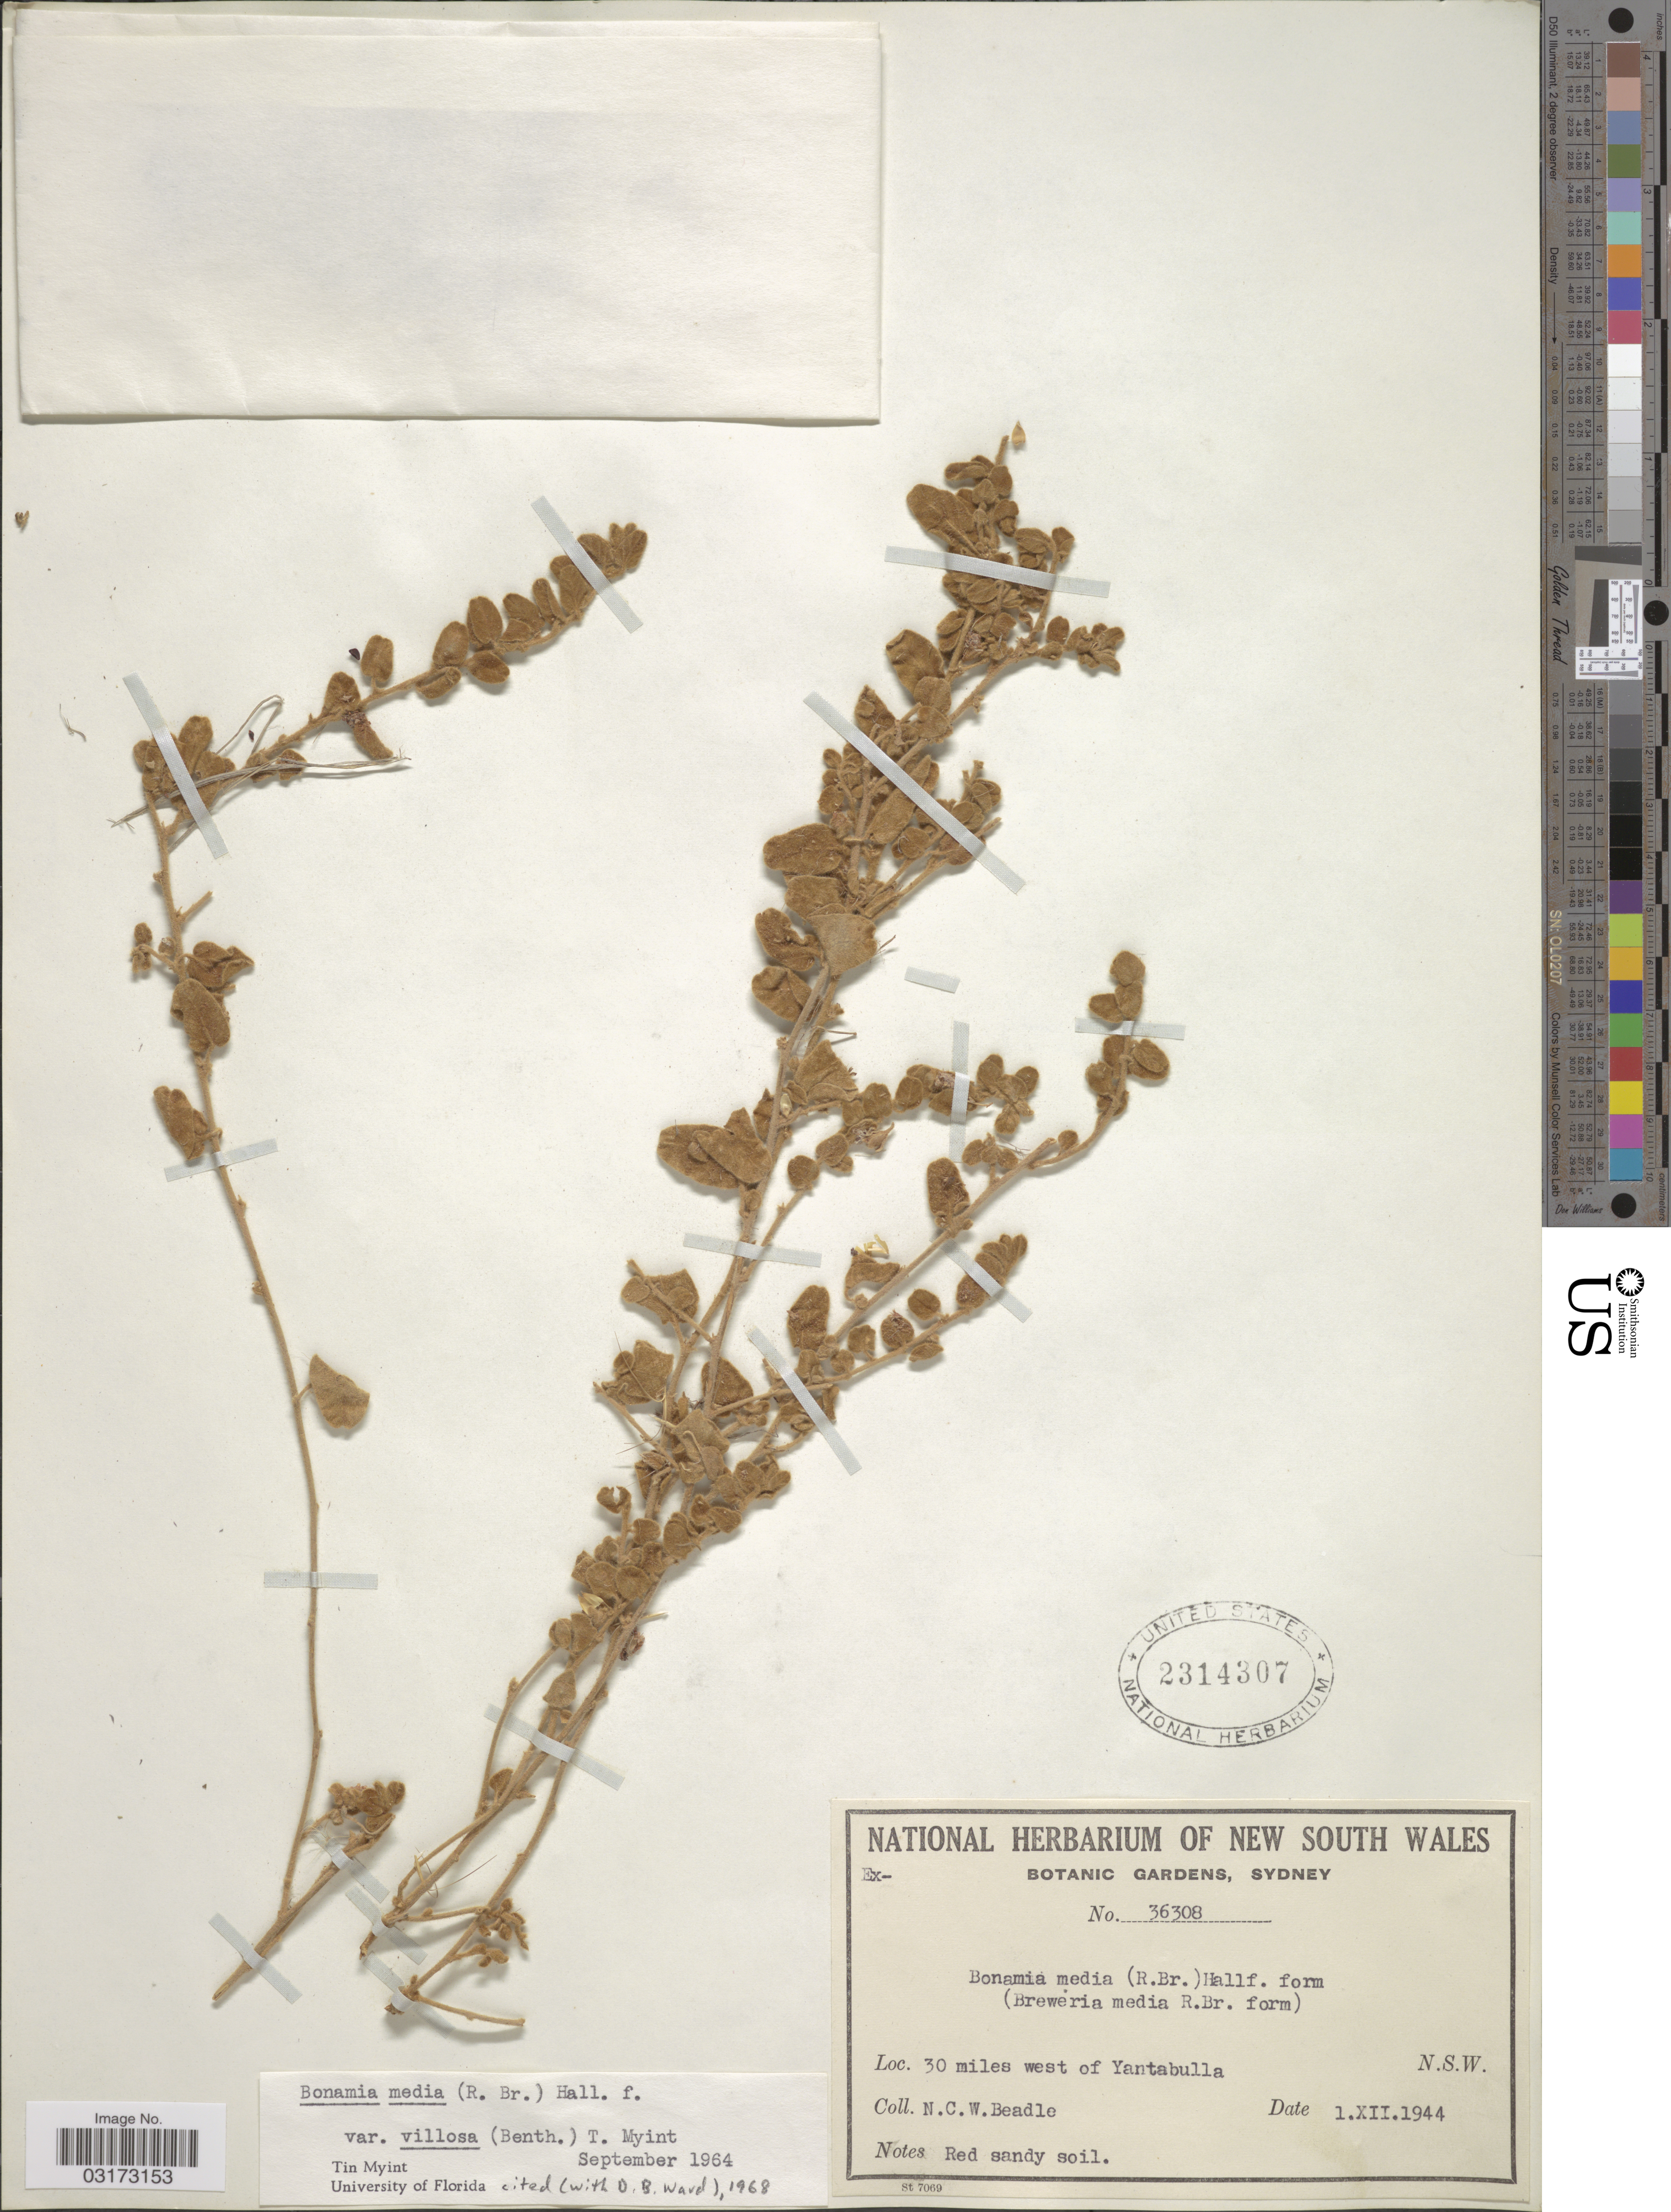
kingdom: Plantae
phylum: Tracheophyta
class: Magnoliopsida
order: Solanales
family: Convolvulaceae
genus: Bonamia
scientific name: Bonamia media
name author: Hallier f.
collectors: N. Beadle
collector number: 36308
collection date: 1944-12-01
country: Australia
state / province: New South Wales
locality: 30 miles west of Yantabulla. N. S. W.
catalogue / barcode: US 2314307